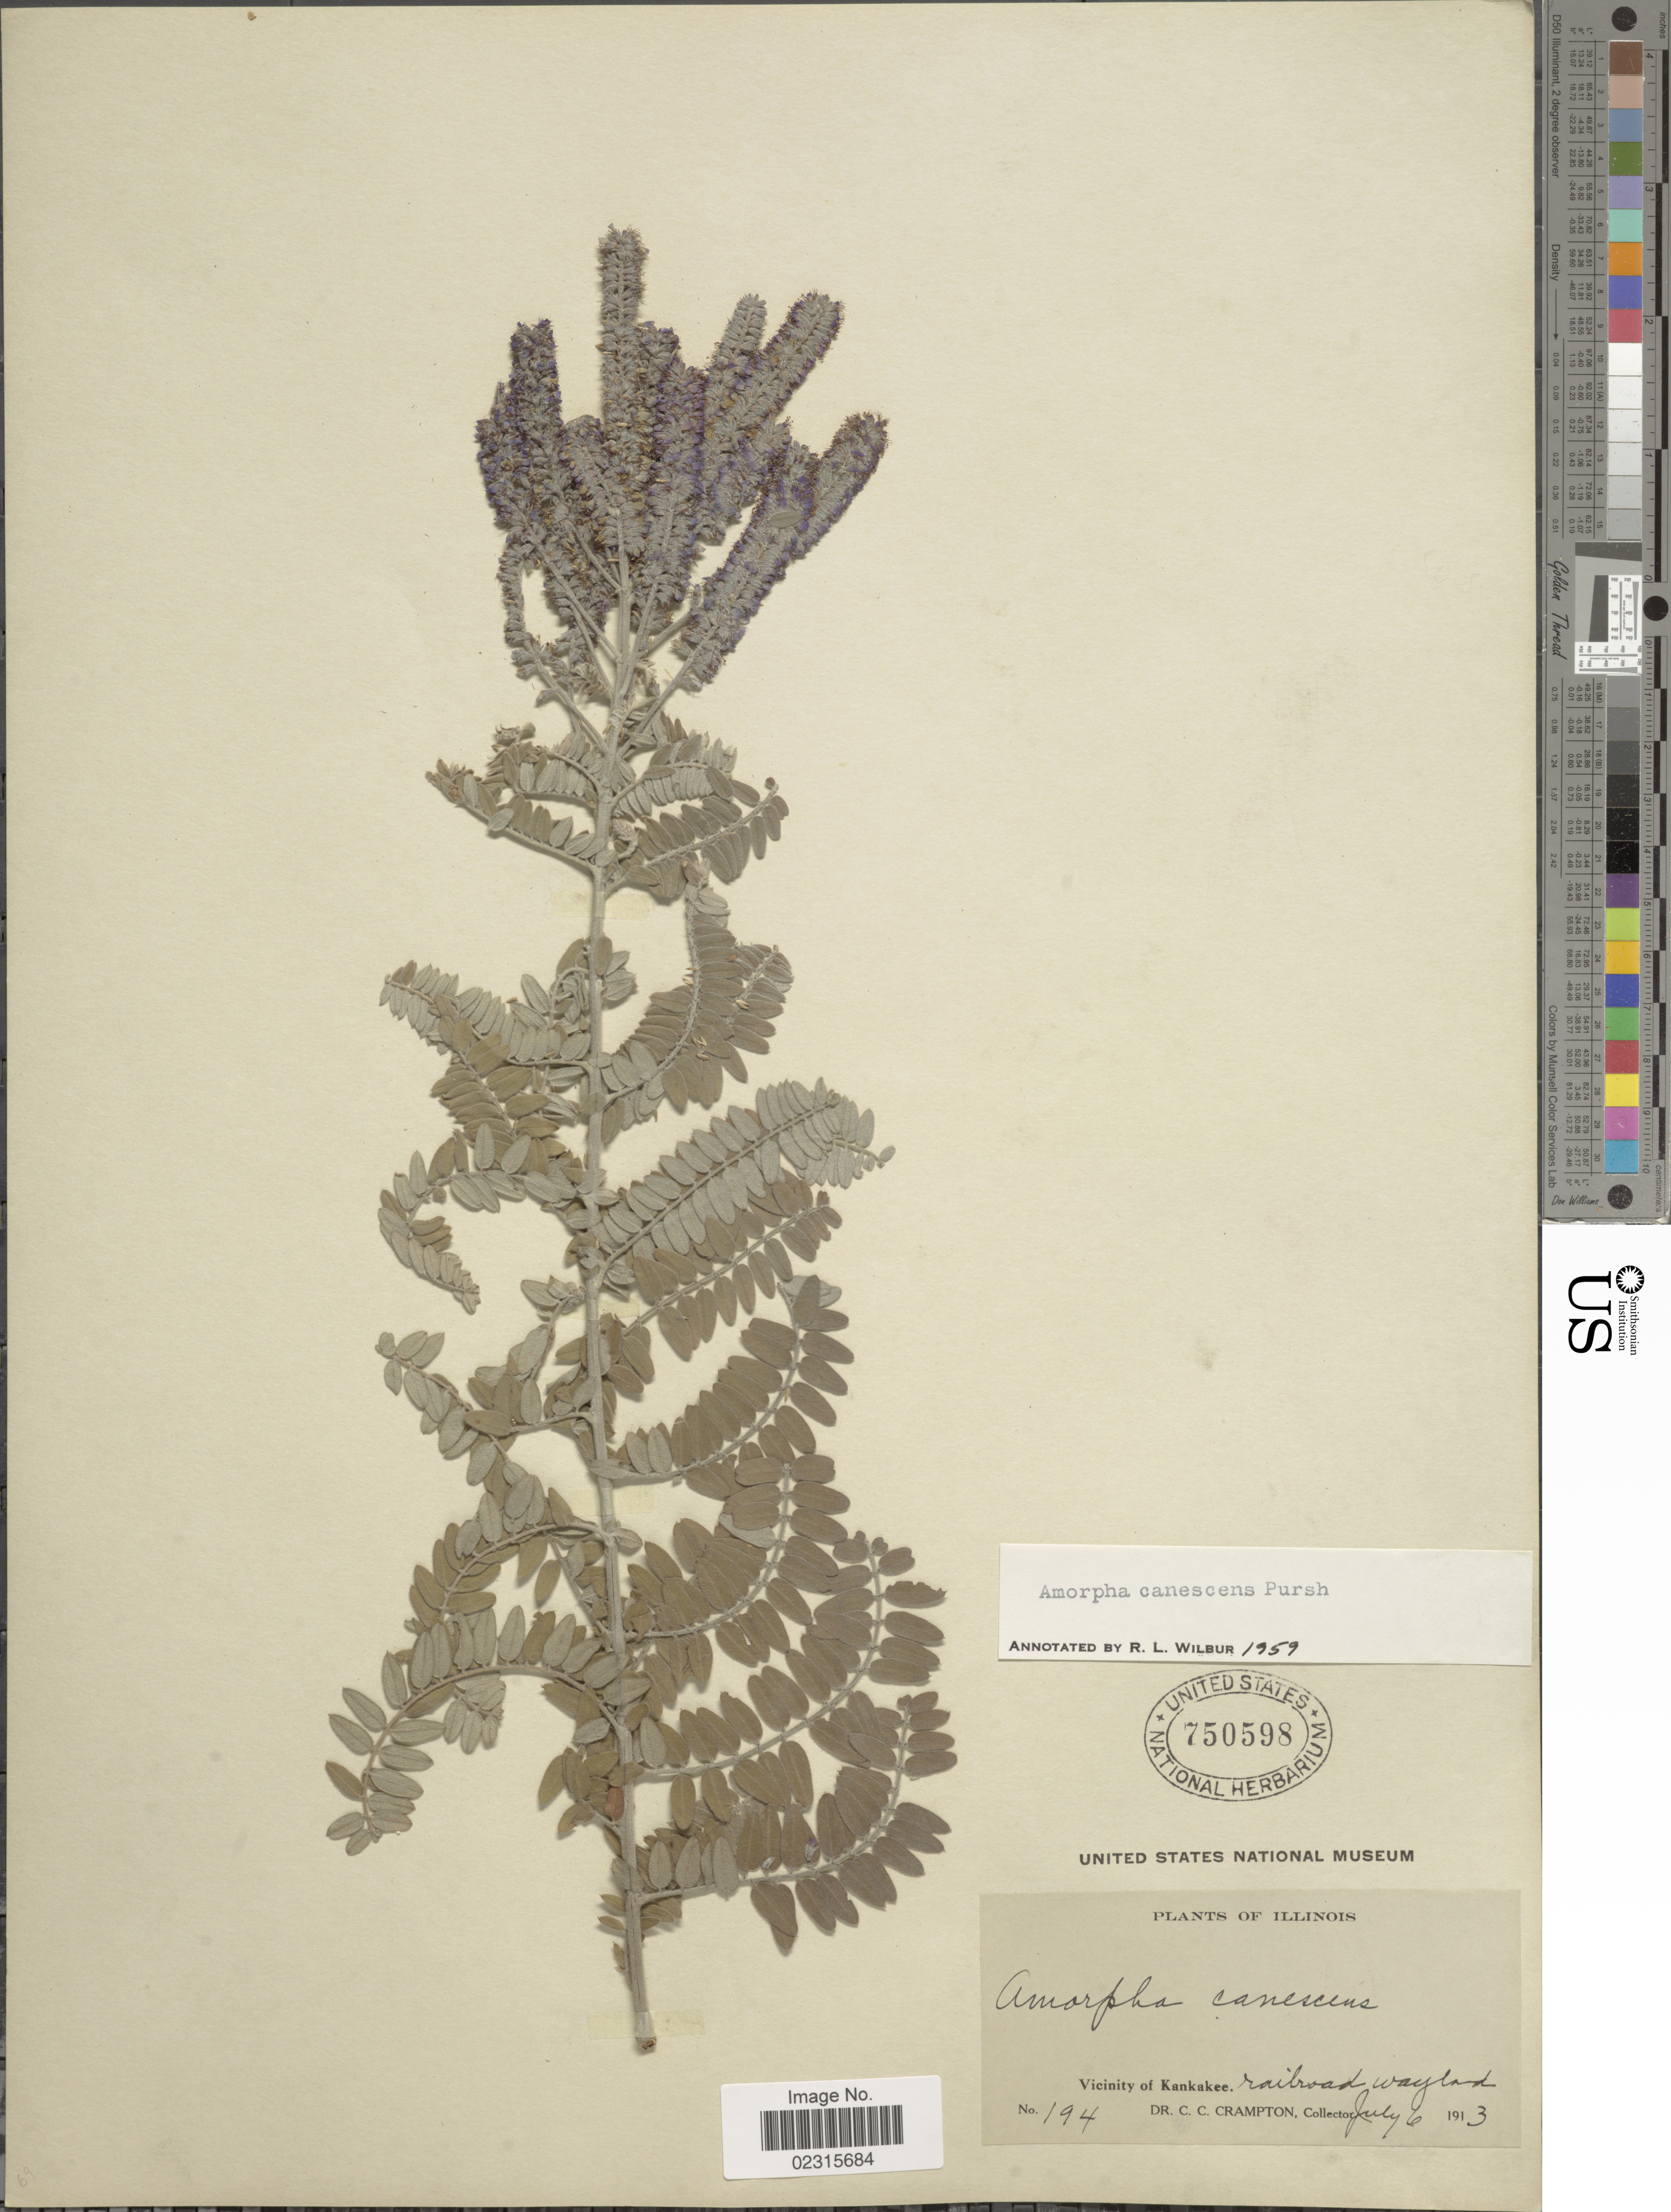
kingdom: Plantae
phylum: Tracheophyta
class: Magnoliopsida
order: Fabales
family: Fabaceae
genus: Amorpha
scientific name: Amorpha canescens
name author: Pursh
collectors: C. Crampton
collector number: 194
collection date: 1913-07-06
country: United States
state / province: Illinois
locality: Vicinity of Kankakee, Railroad waylard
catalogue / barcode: US 750598